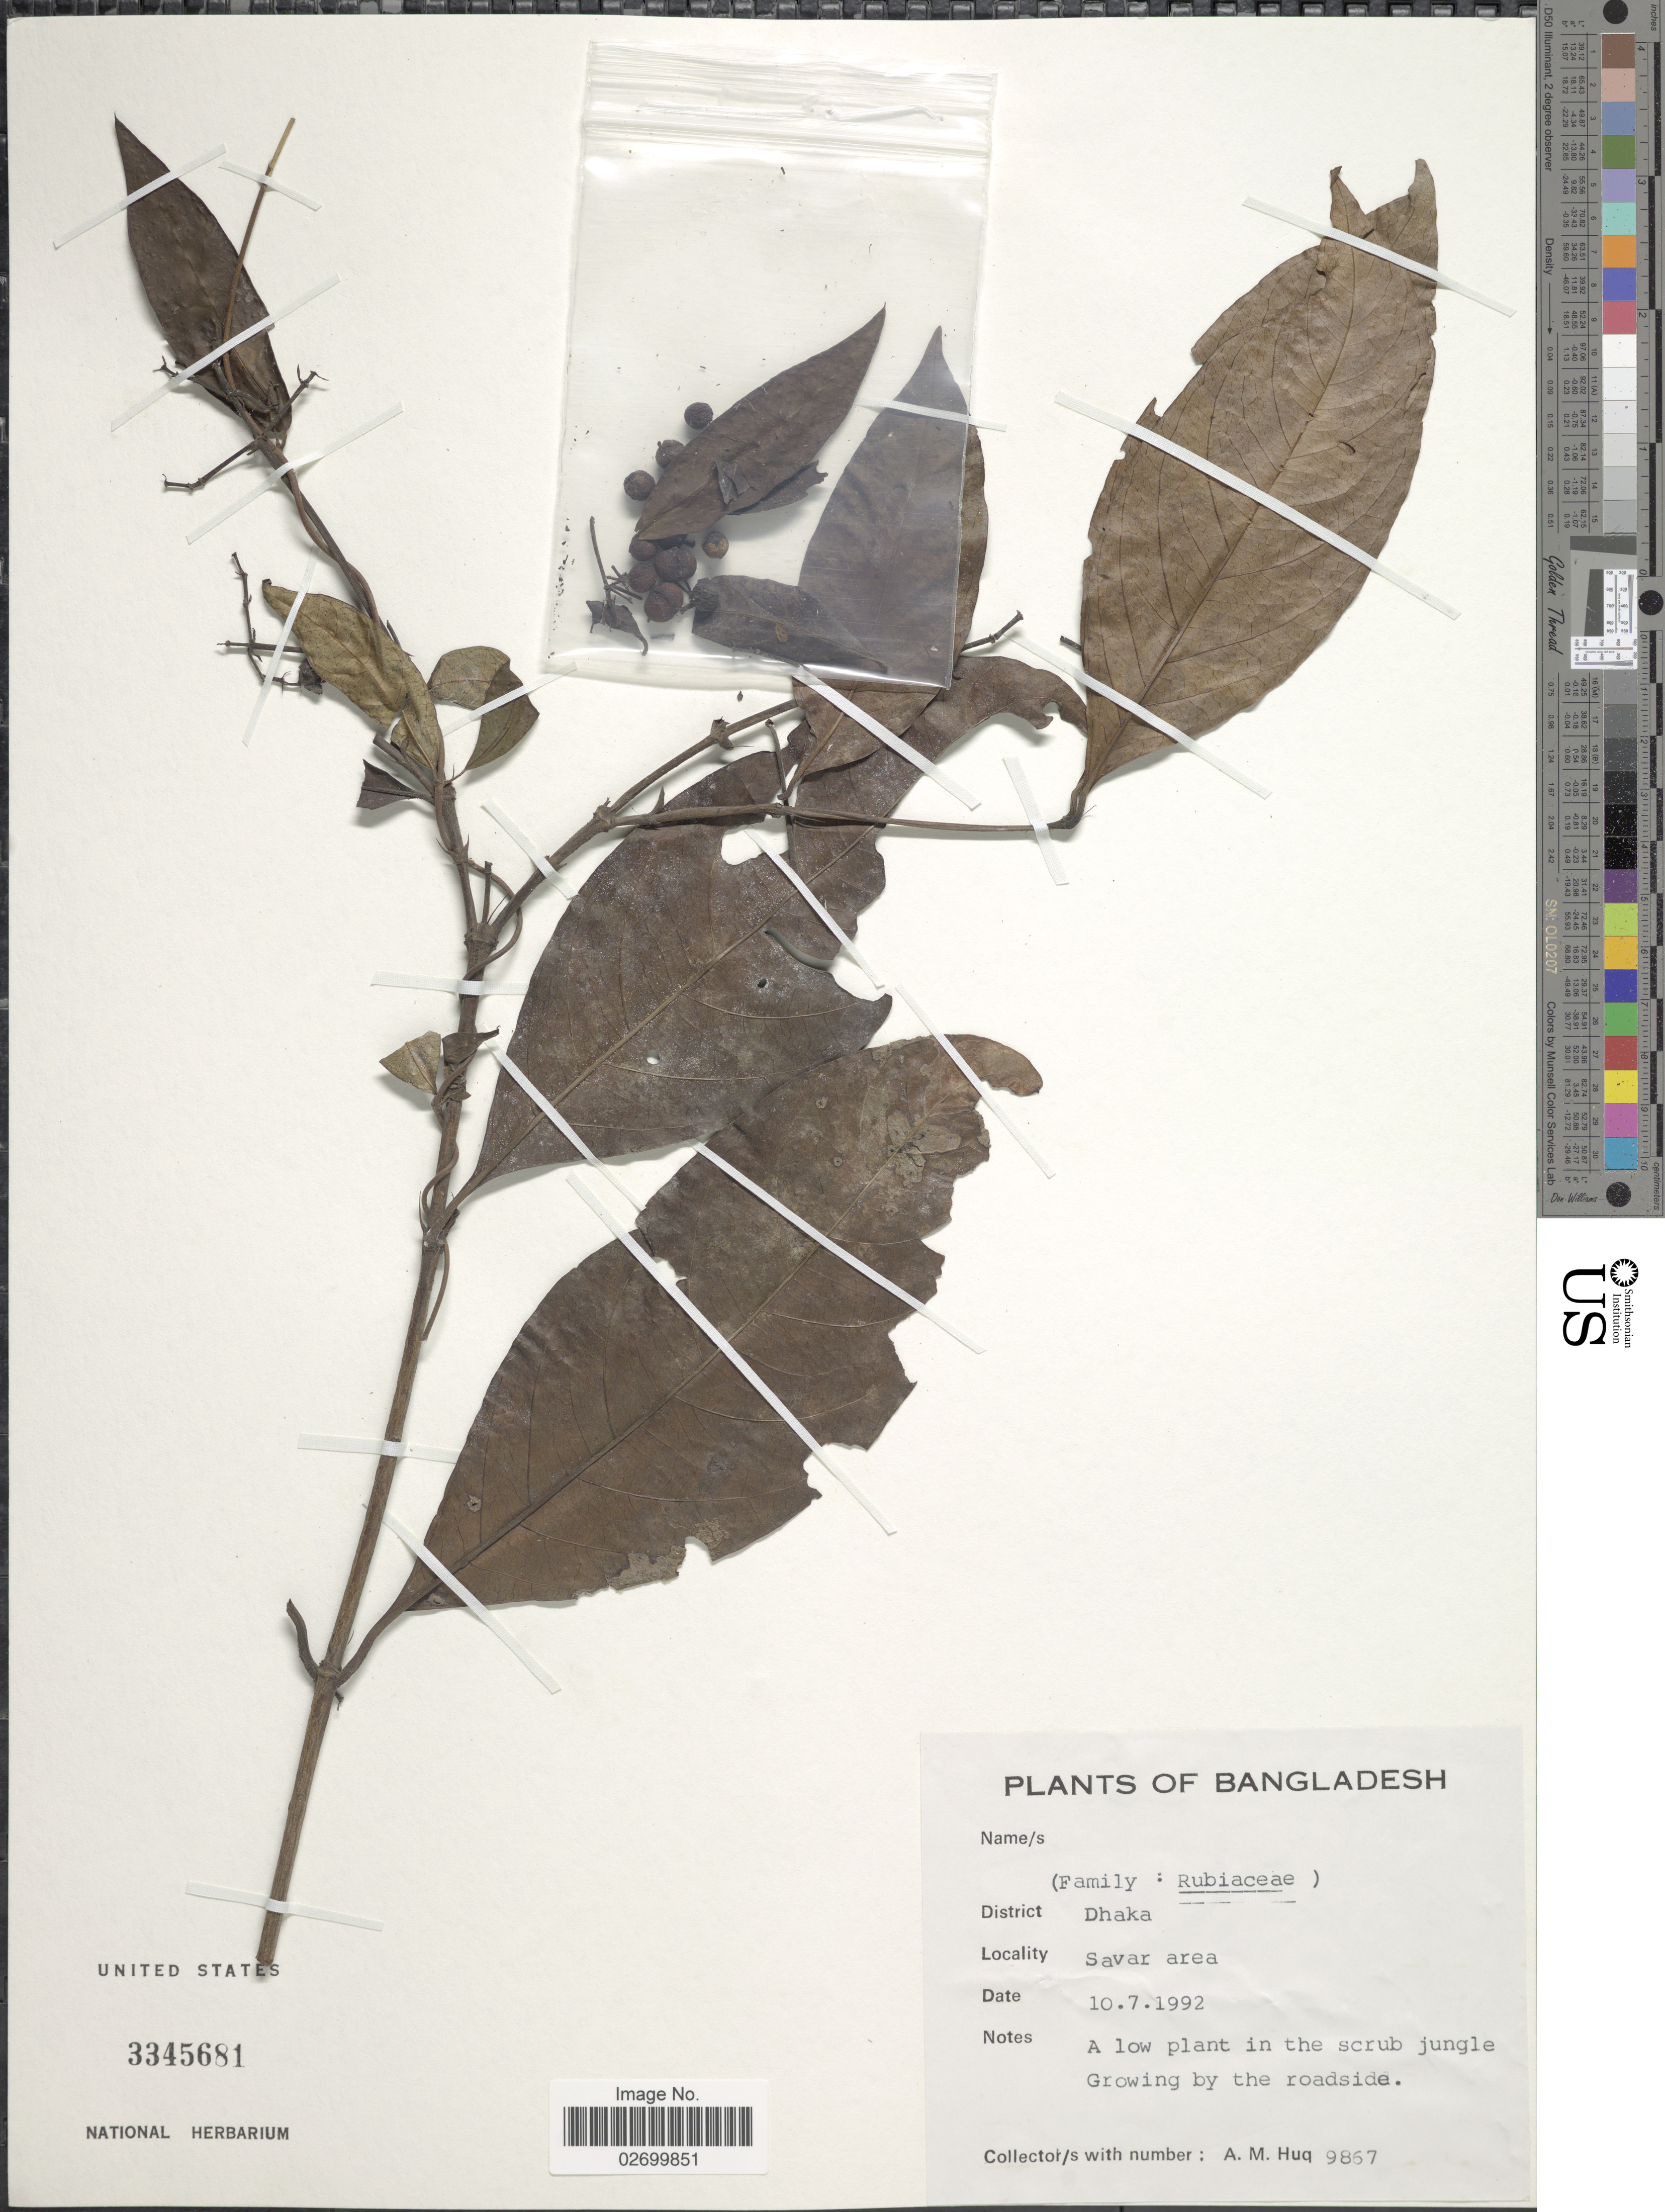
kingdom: Plantae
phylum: Tracheophyta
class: Magnoliopsida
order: Gentianales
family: Rubiaceae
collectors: A. M. Huq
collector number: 9857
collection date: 1992-07-10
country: Bangladesh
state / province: Dhaka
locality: Savar area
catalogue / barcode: US 3345681